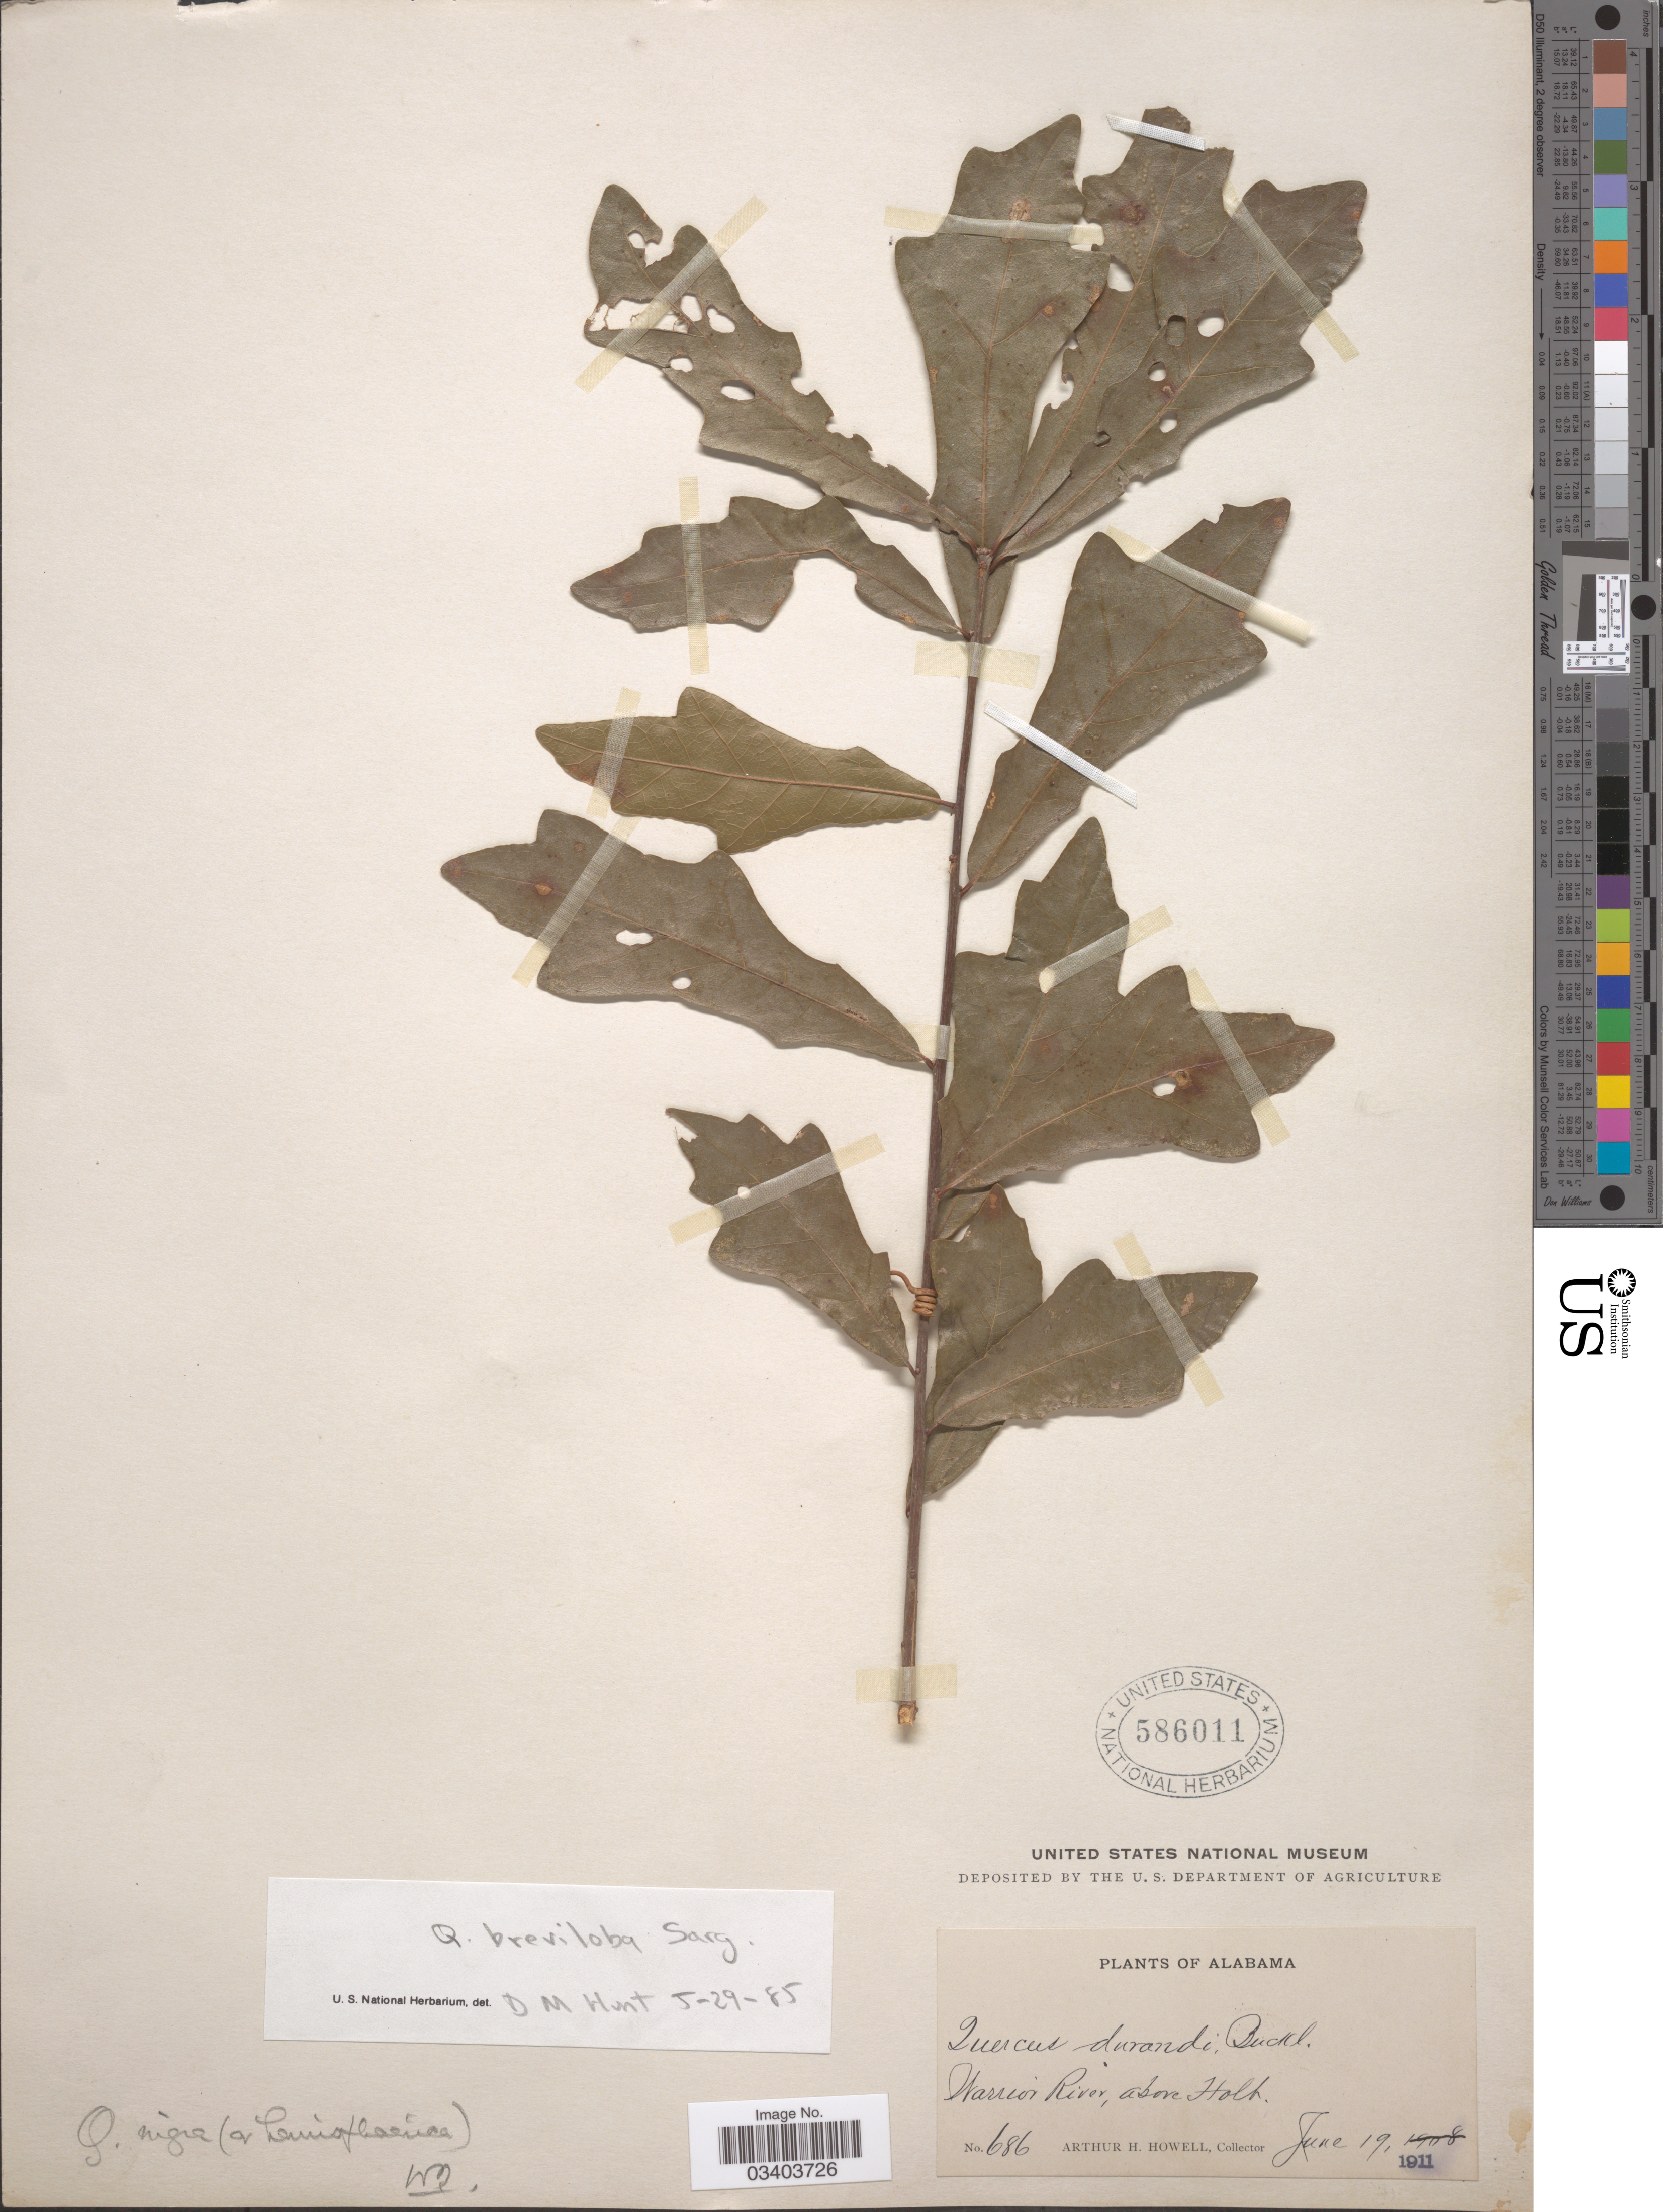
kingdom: Plantae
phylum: Tracheophyta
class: Magnoliopsida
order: Fagales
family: Fagaceae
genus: Quercus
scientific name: Quercus breviloba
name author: (Torr.) Sarg.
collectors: A. H. Howell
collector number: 686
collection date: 1911-06-19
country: United States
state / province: Alabama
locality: Warrior River, above Holt.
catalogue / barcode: US 586011